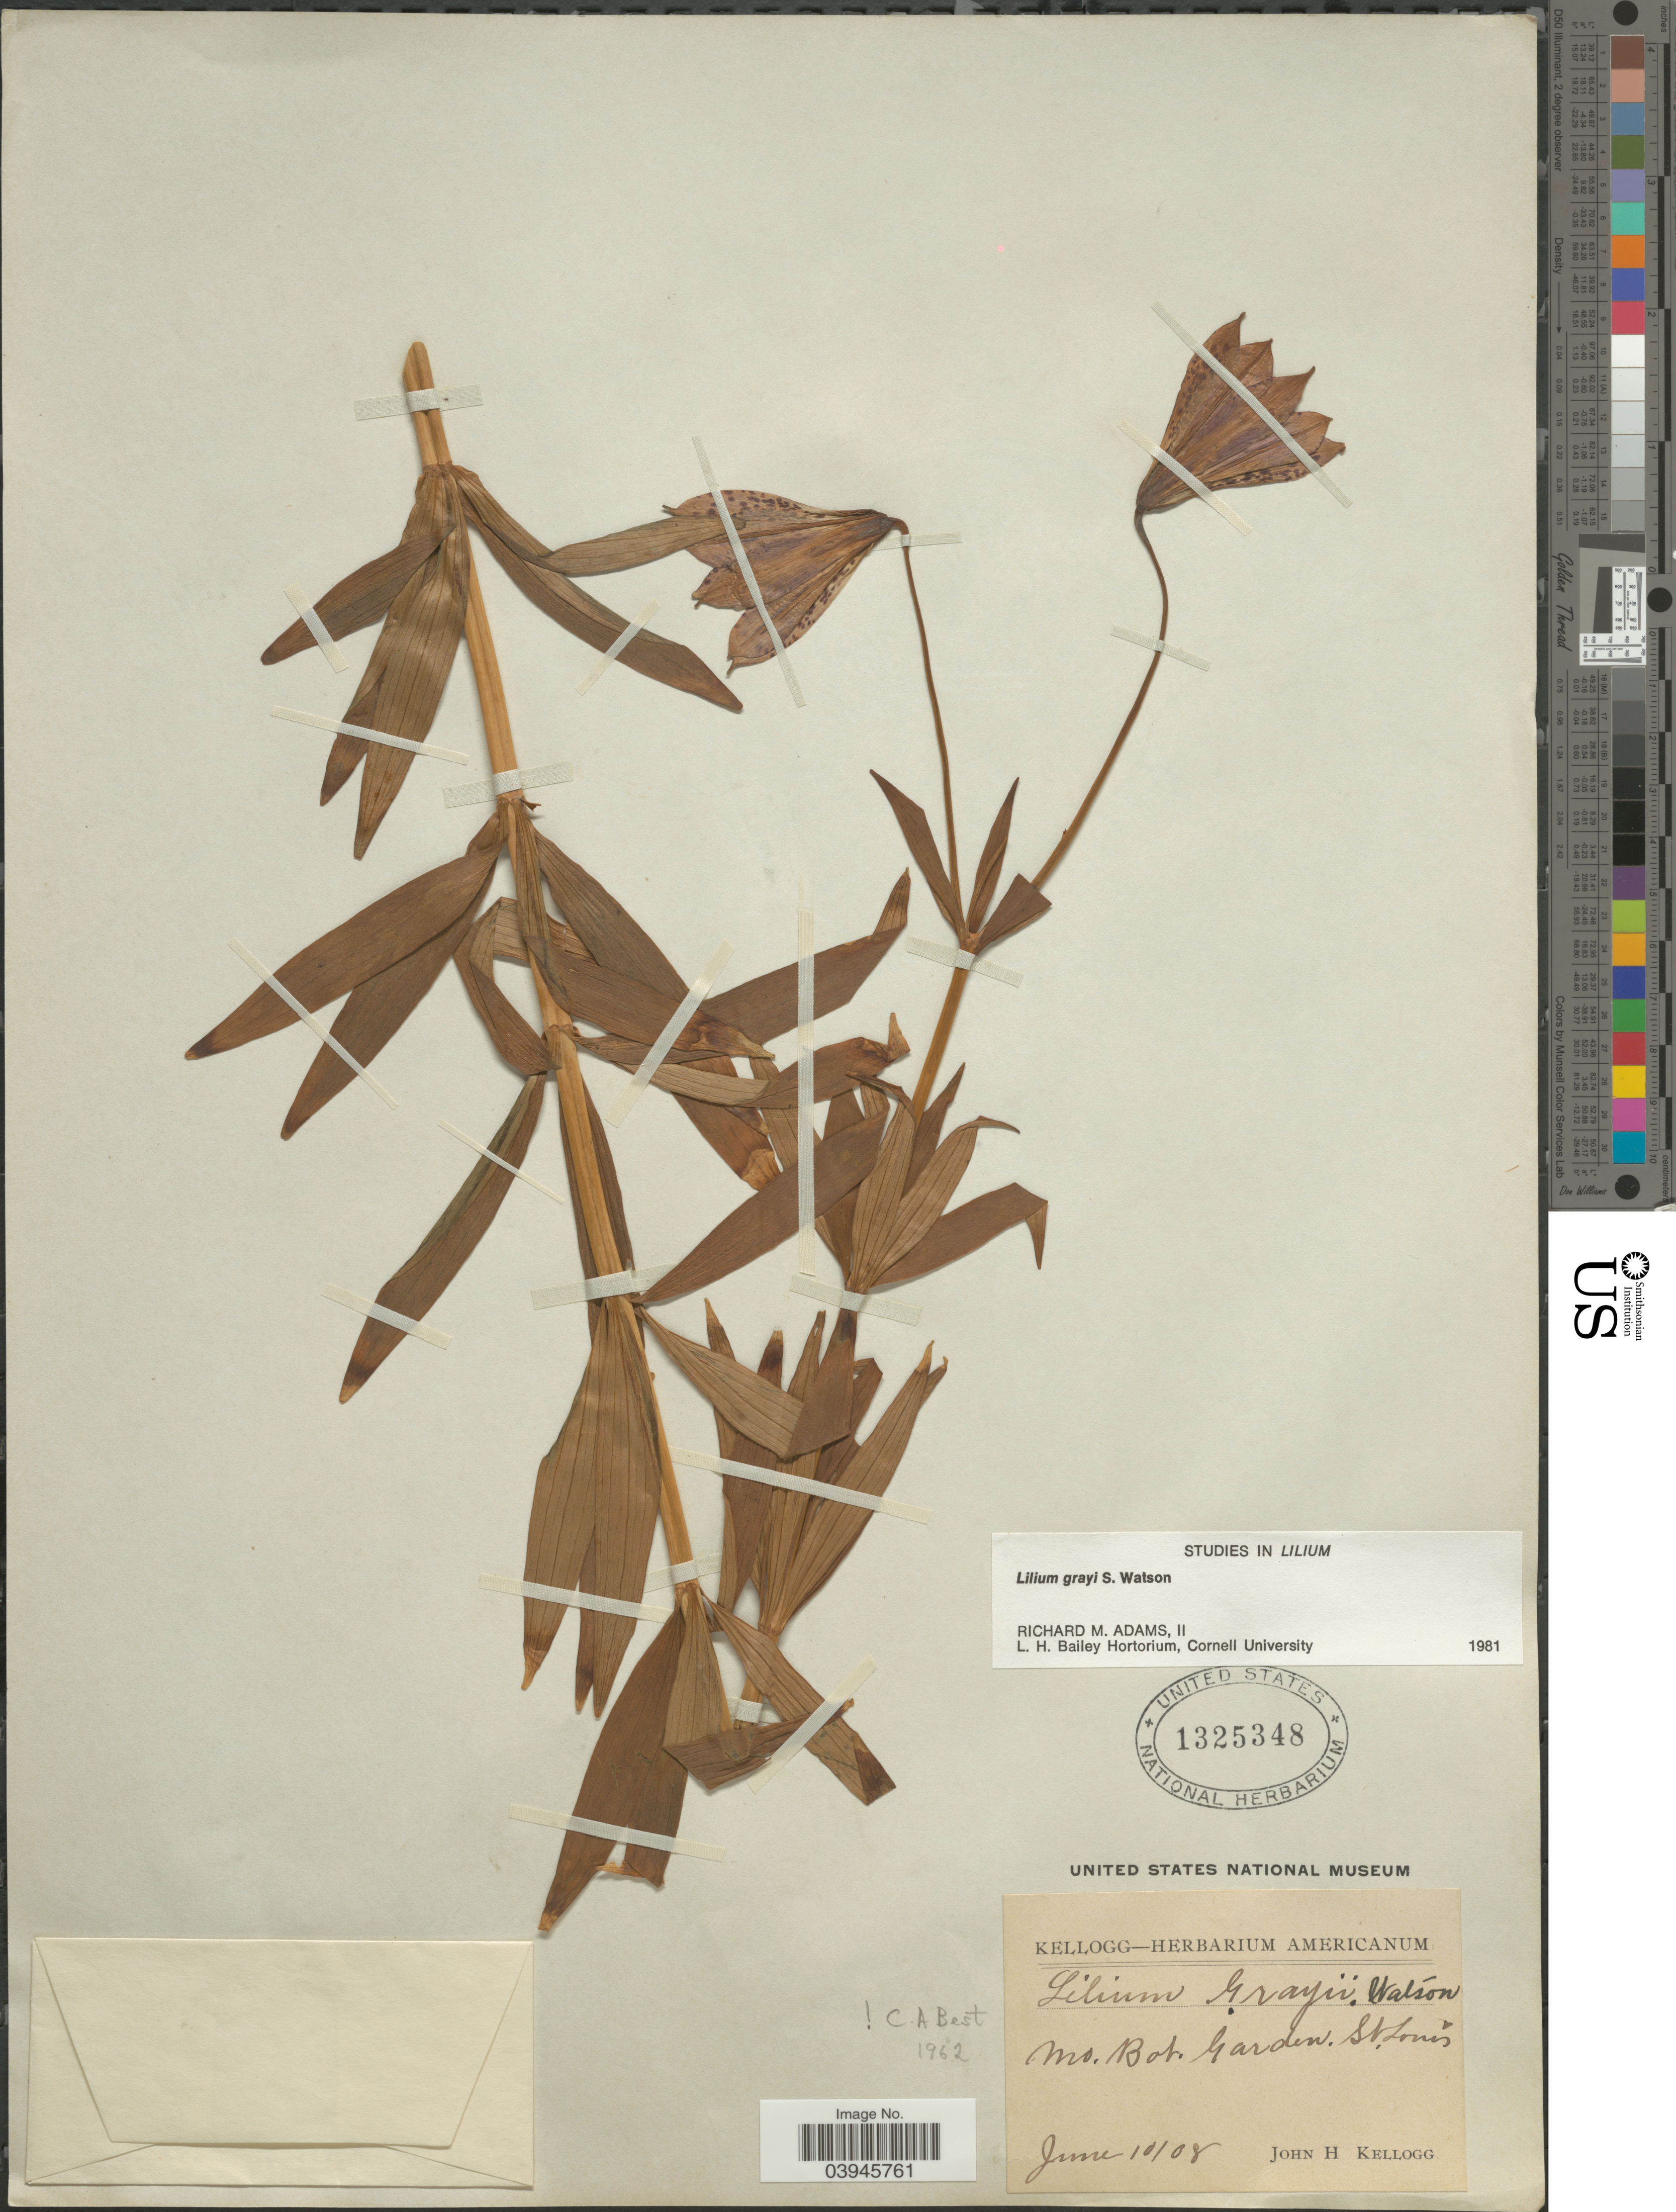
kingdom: Plantae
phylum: Tracheophyta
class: Liliopsida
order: Liliales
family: Liliaceae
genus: Lilium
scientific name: Lilium grayi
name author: S. Watson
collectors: J. H. Kellogg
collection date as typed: Transcribed d/m/y: 10/6/8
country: United States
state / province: Missouri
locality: Mo. Bot. Garden. St. Louis.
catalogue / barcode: US 1325348